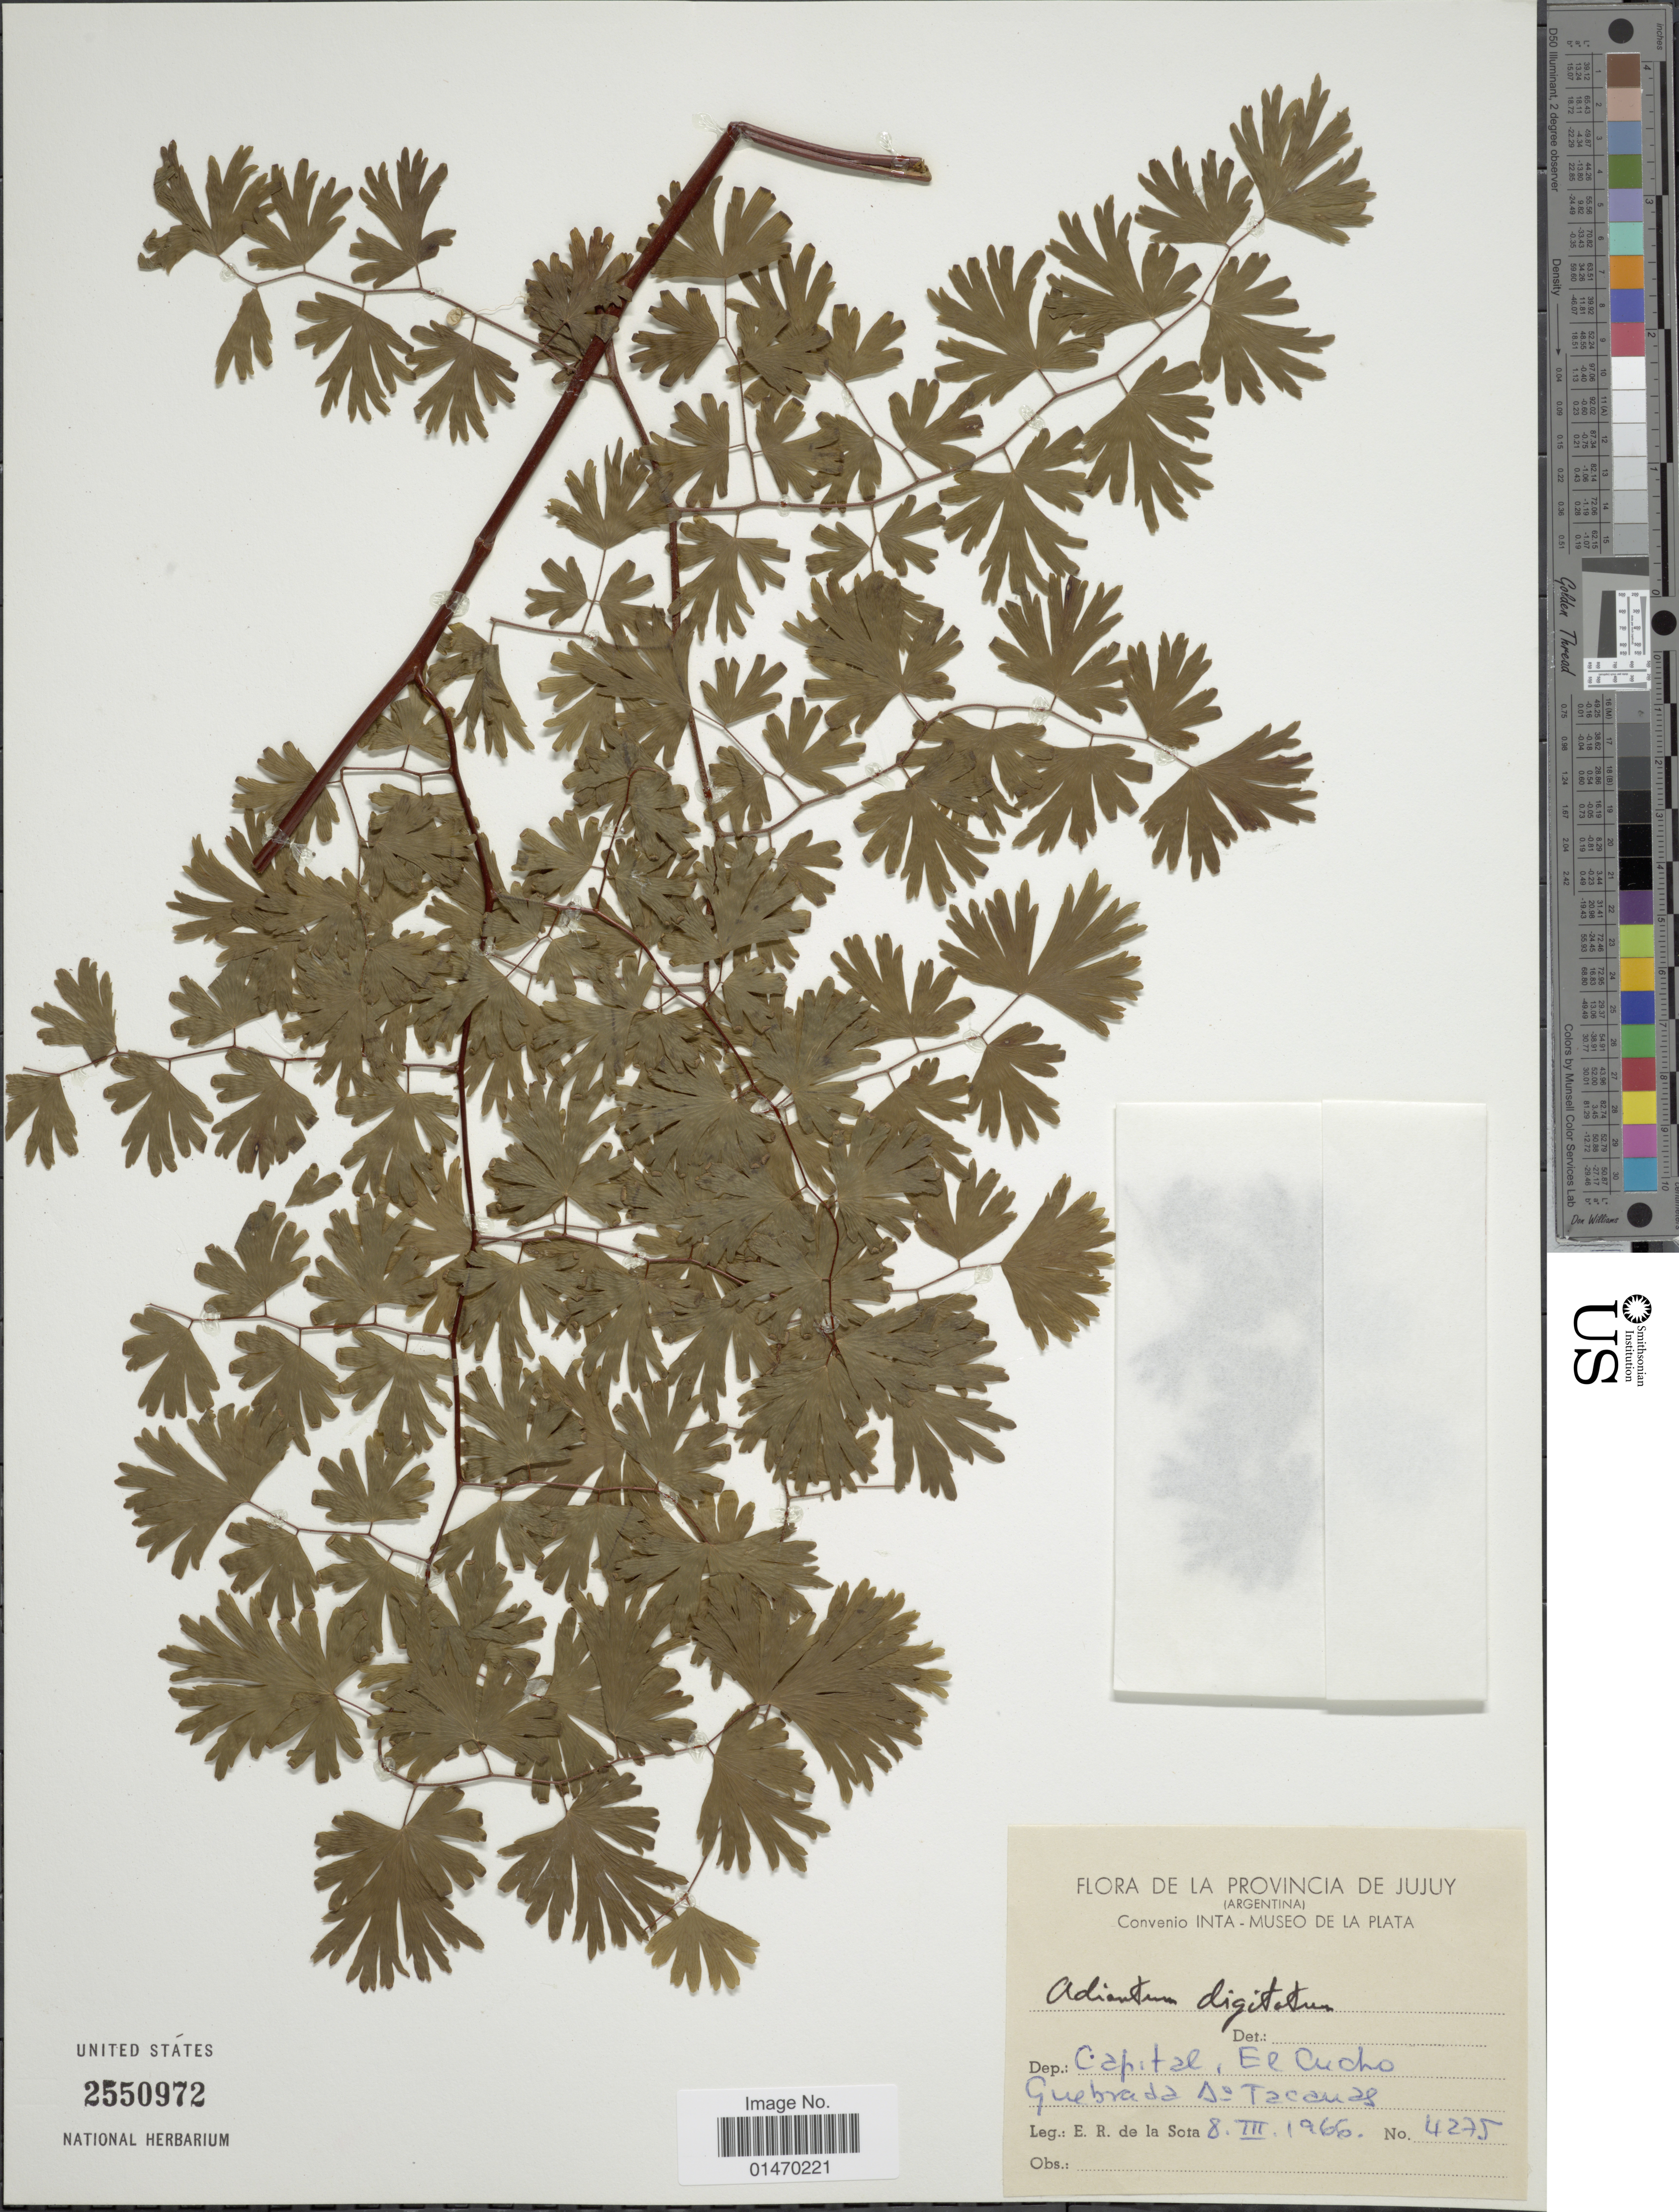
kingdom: Plantae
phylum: Tracheophyta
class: Polypodiopsida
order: Polypodiales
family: Pteridaceae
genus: Adiantum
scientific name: Adiantum digitatum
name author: Hook.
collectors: E. R. de la Sota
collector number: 4275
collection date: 1966-03-08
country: Argentina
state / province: Jujuy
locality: Capital, El Cucho, Quebrada do Tacanas.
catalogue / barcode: US 2550972